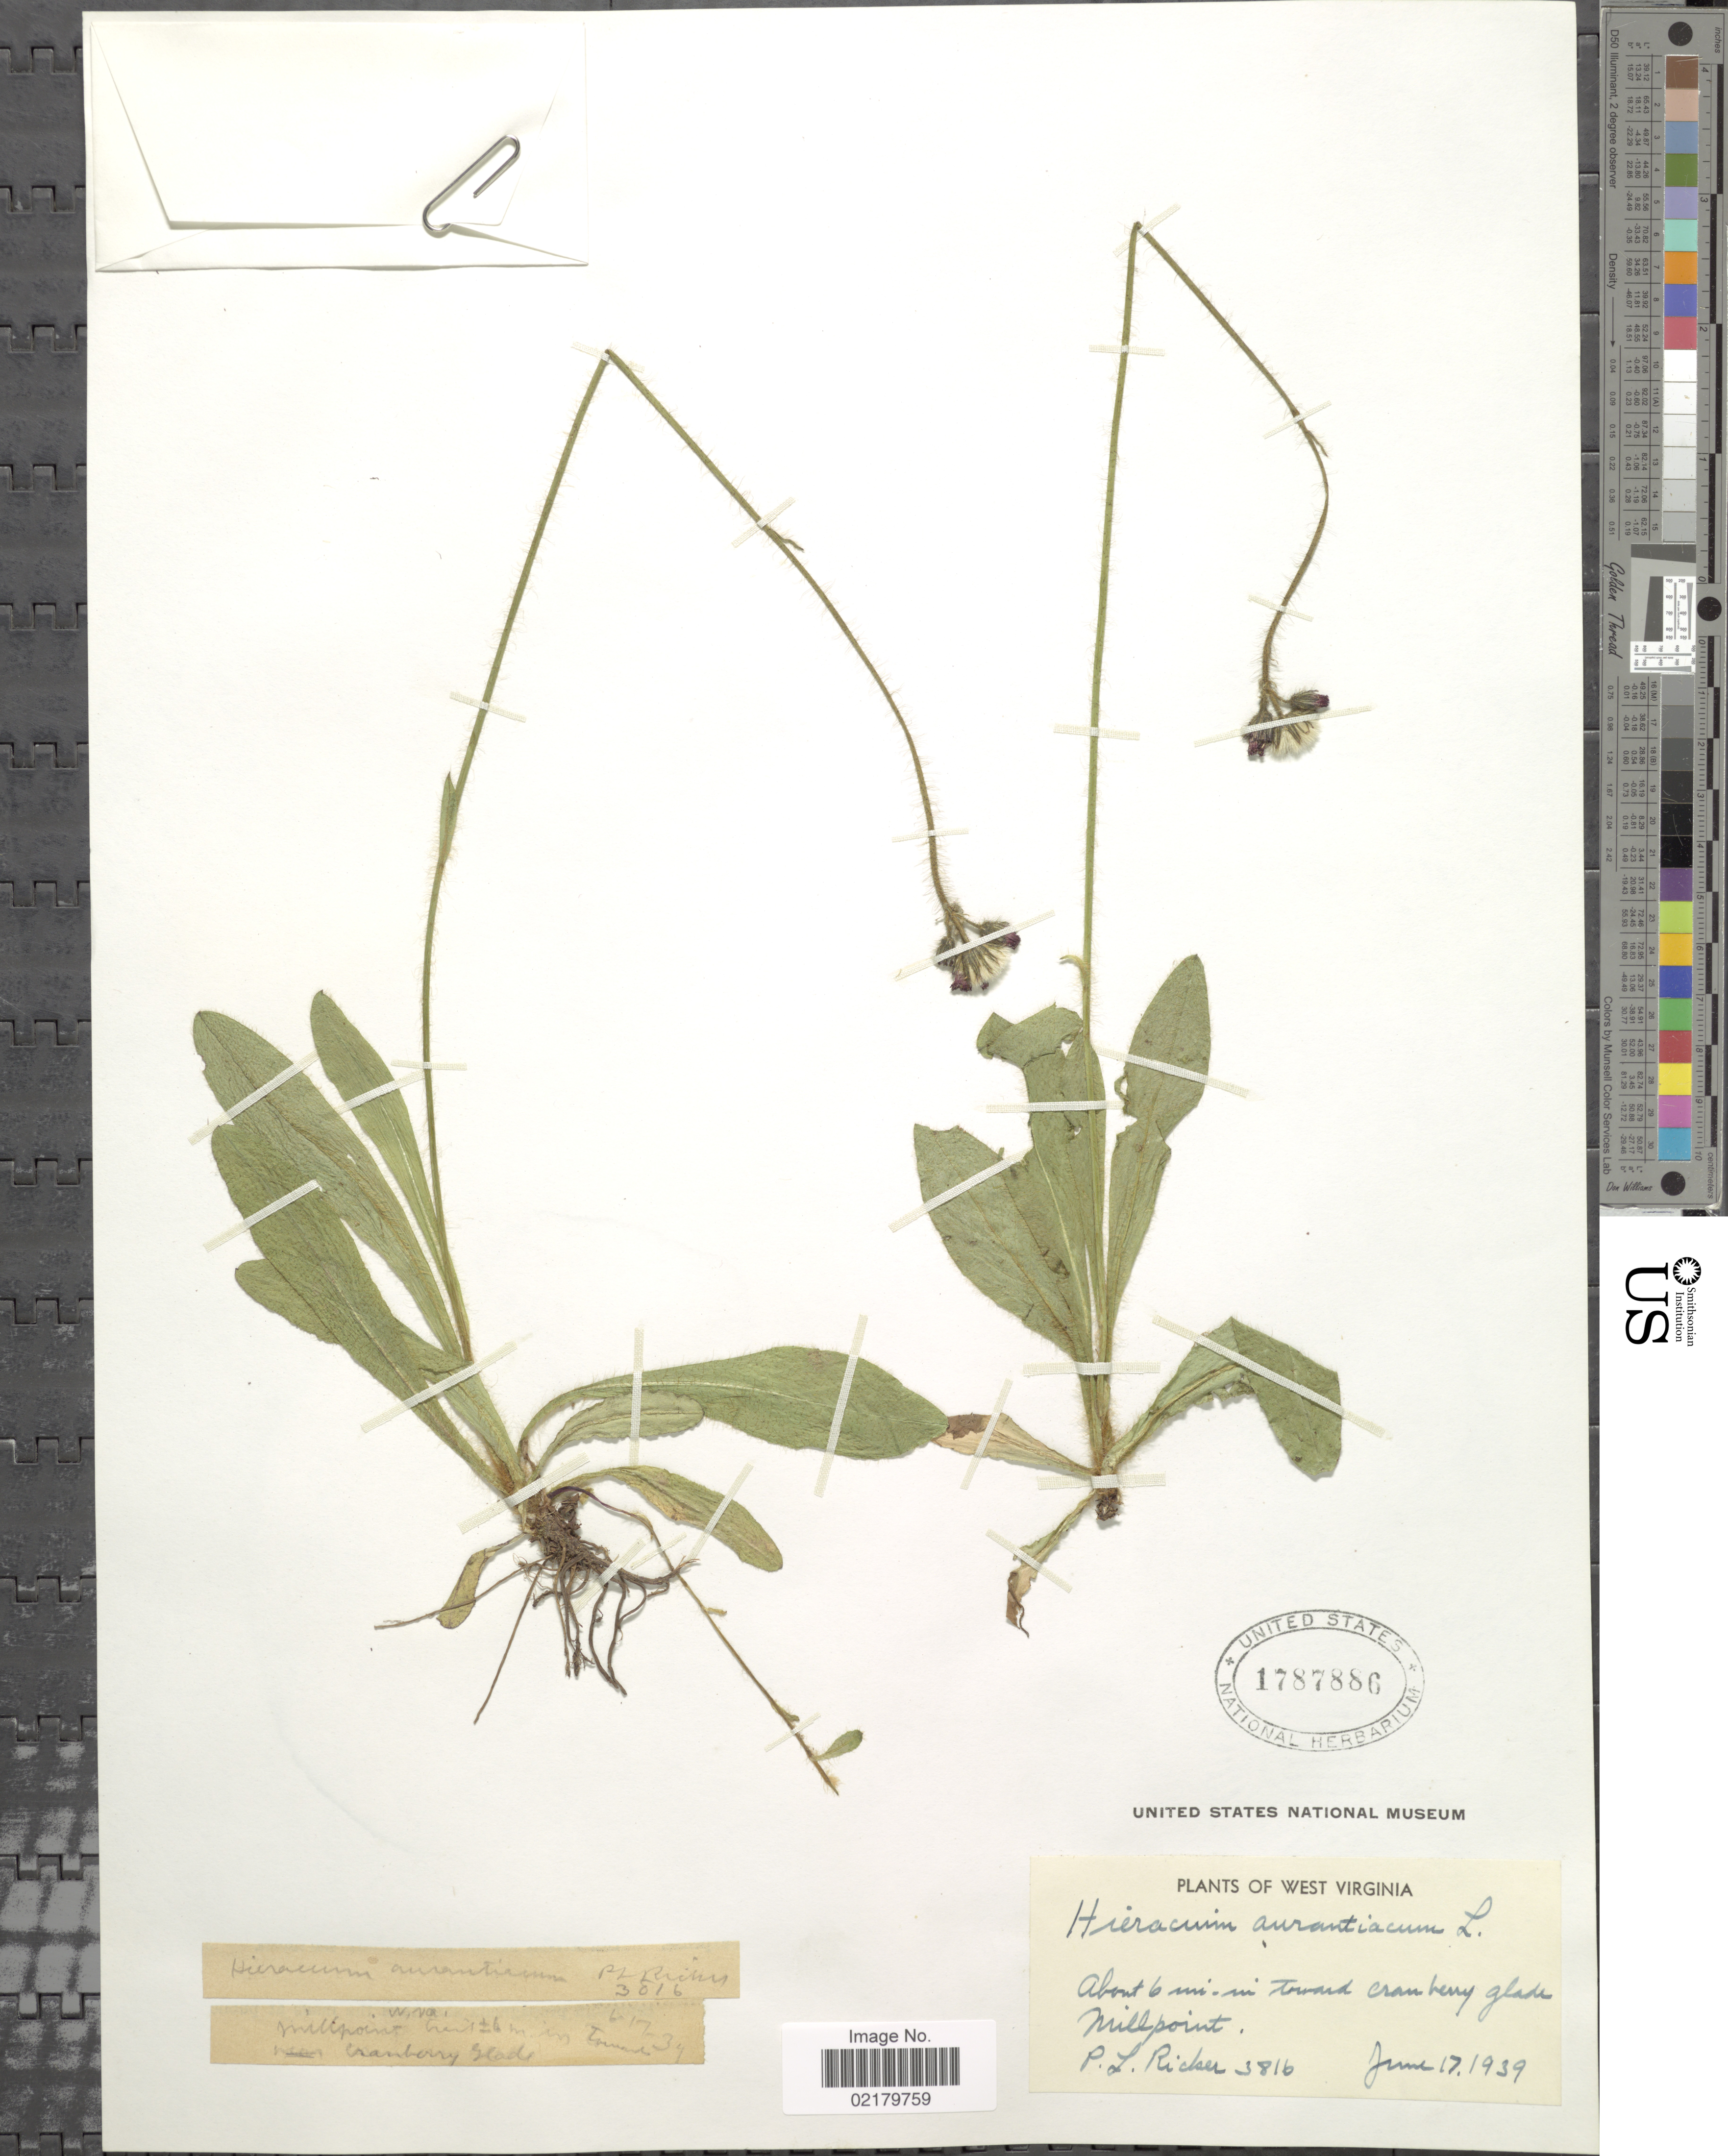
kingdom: Plantae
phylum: Tracheophyta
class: Magnoliopsida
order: Asterales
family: Asteraceae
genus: Pilosella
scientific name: Pilosella aurantiaca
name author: (L.) F.W. Schultz & Sch. Bip.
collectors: P. Ricker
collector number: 3816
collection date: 1939-06-17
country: United States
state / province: West Virginia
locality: About 6 mi in toward cranberry glade, Millpoint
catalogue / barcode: US 1787886